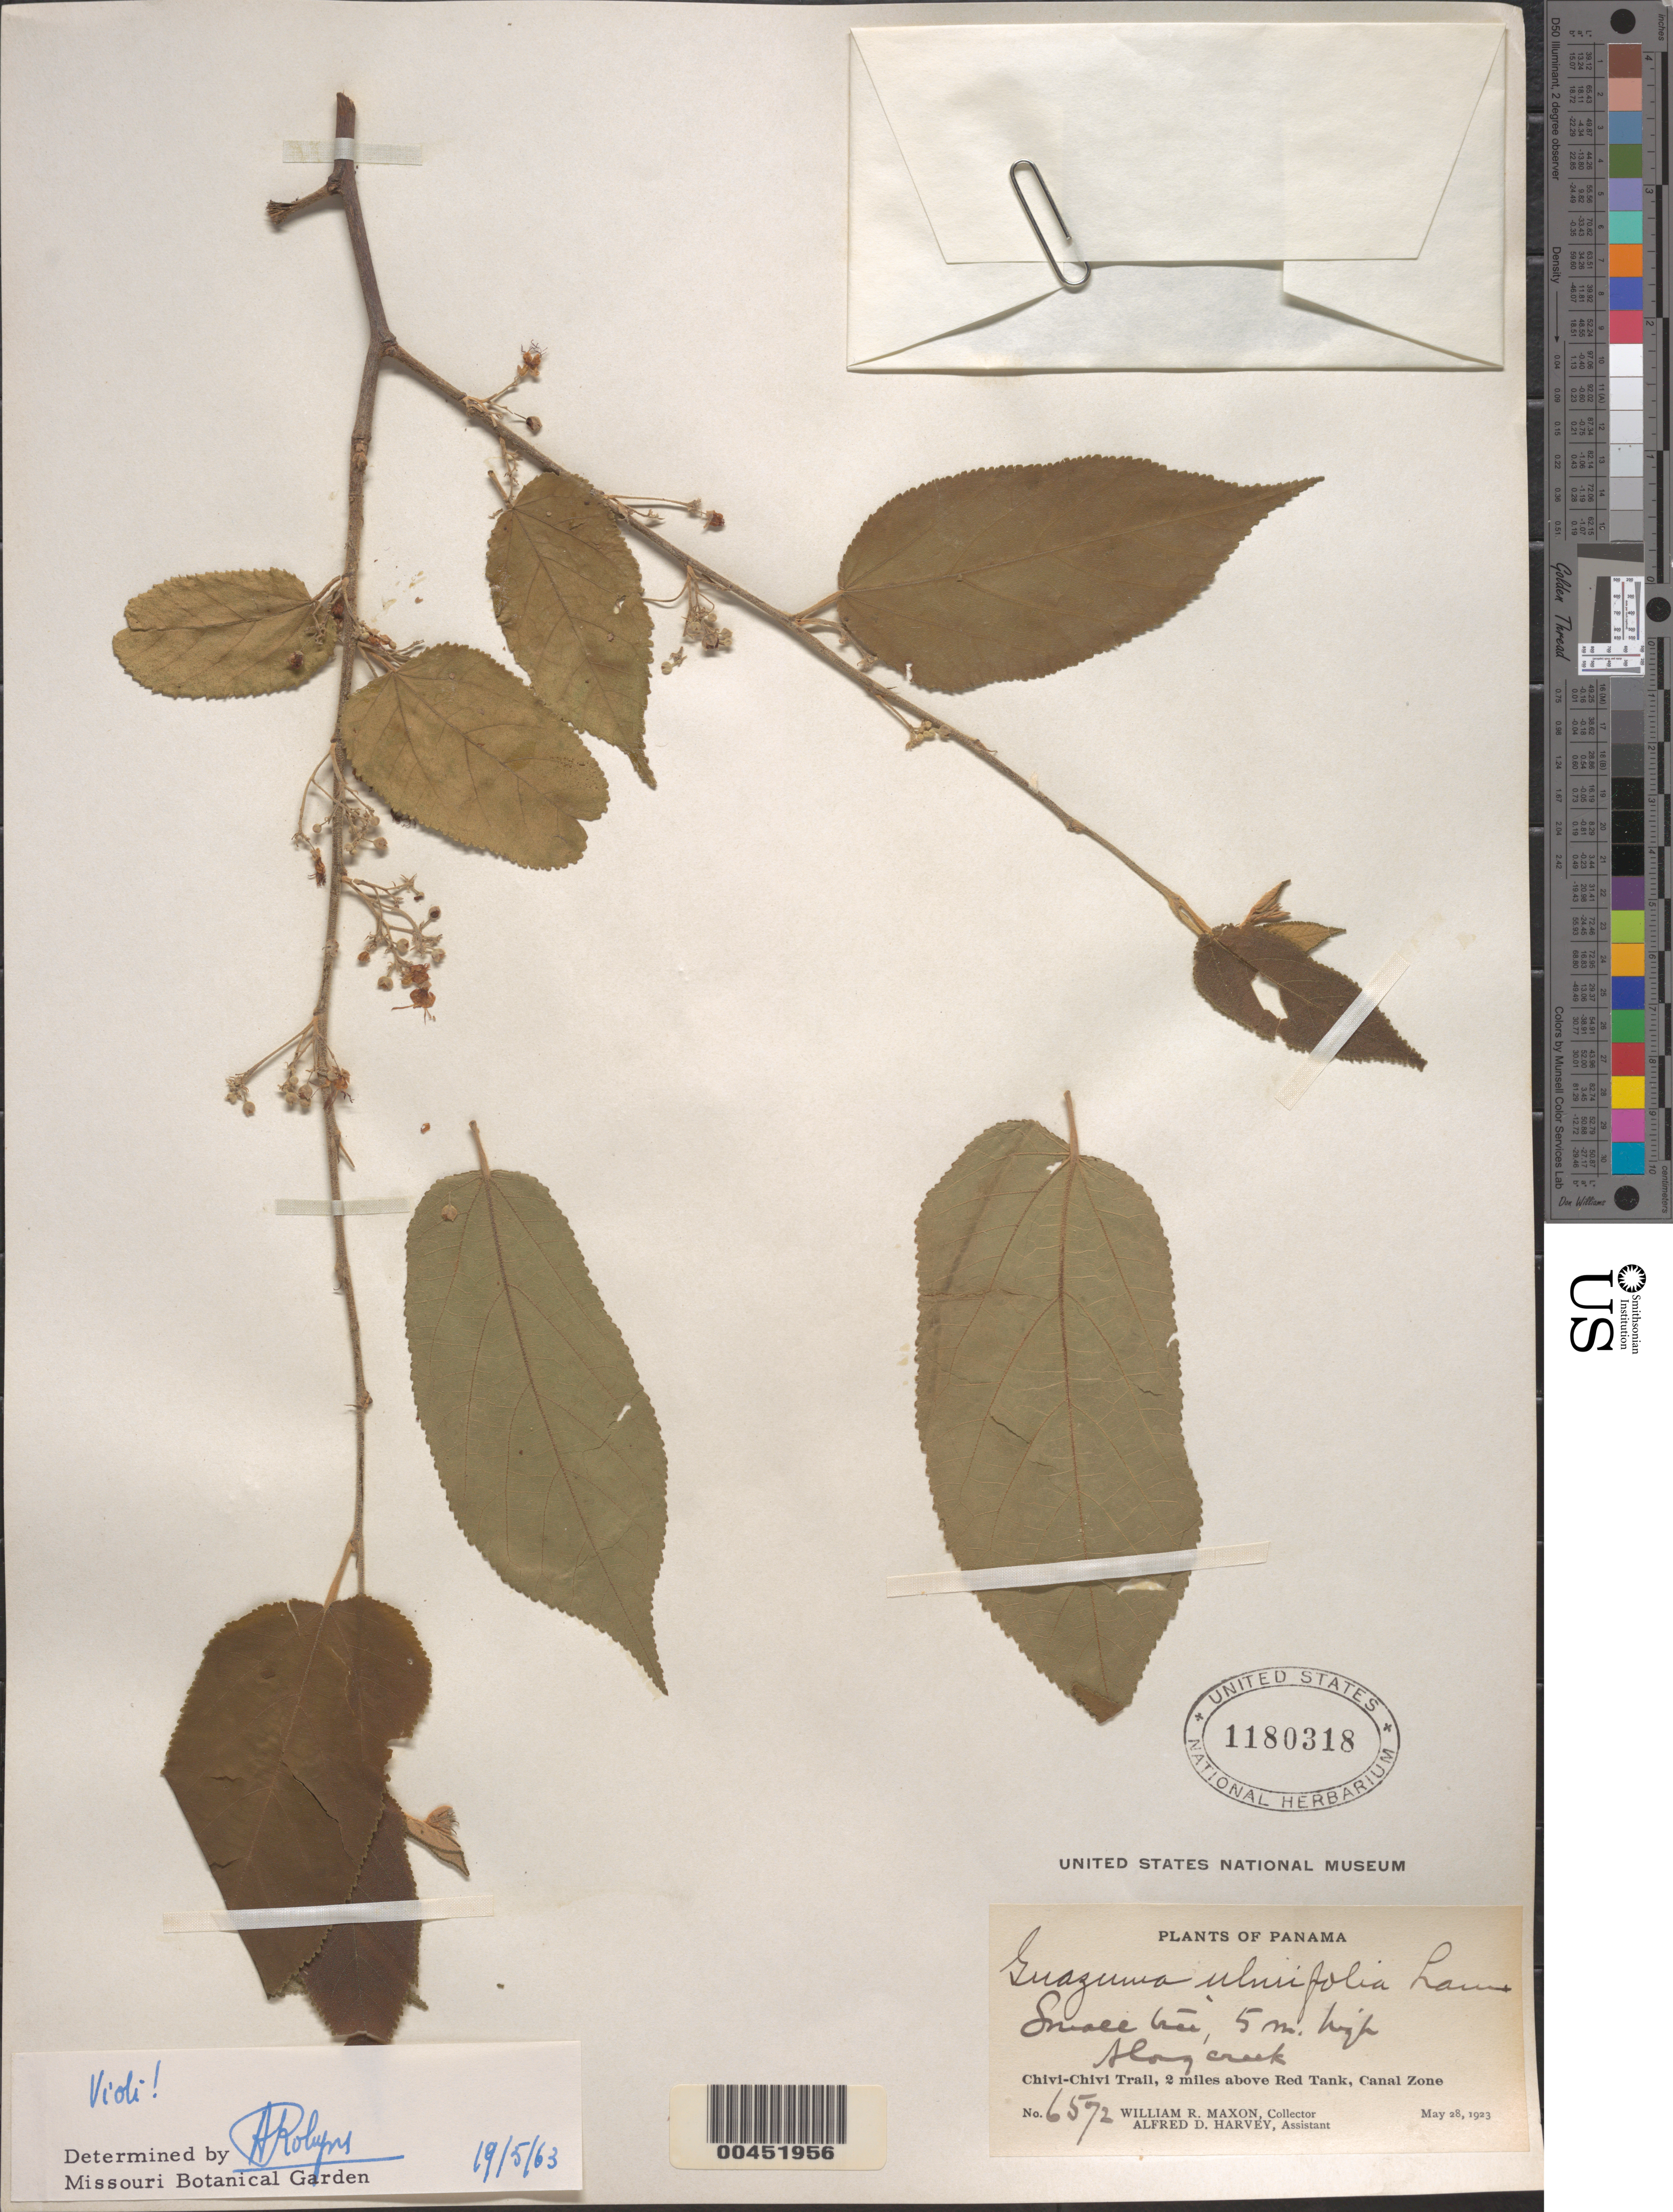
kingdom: Plantae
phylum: Tracheophyta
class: Magnoliopsida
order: Malvales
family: Malvaceae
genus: Guazuma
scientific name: Guazuma ulmifolia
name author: Lam.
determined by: Robyns, A. G. M.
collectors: W. R. Maxon & A. D. Harvey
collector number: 6572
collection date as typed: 28 May 1923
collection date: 1923-05-28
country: Panama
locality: Chivi-Chivi Trail, 2 mi above Red Tank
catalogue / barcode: US 1180318